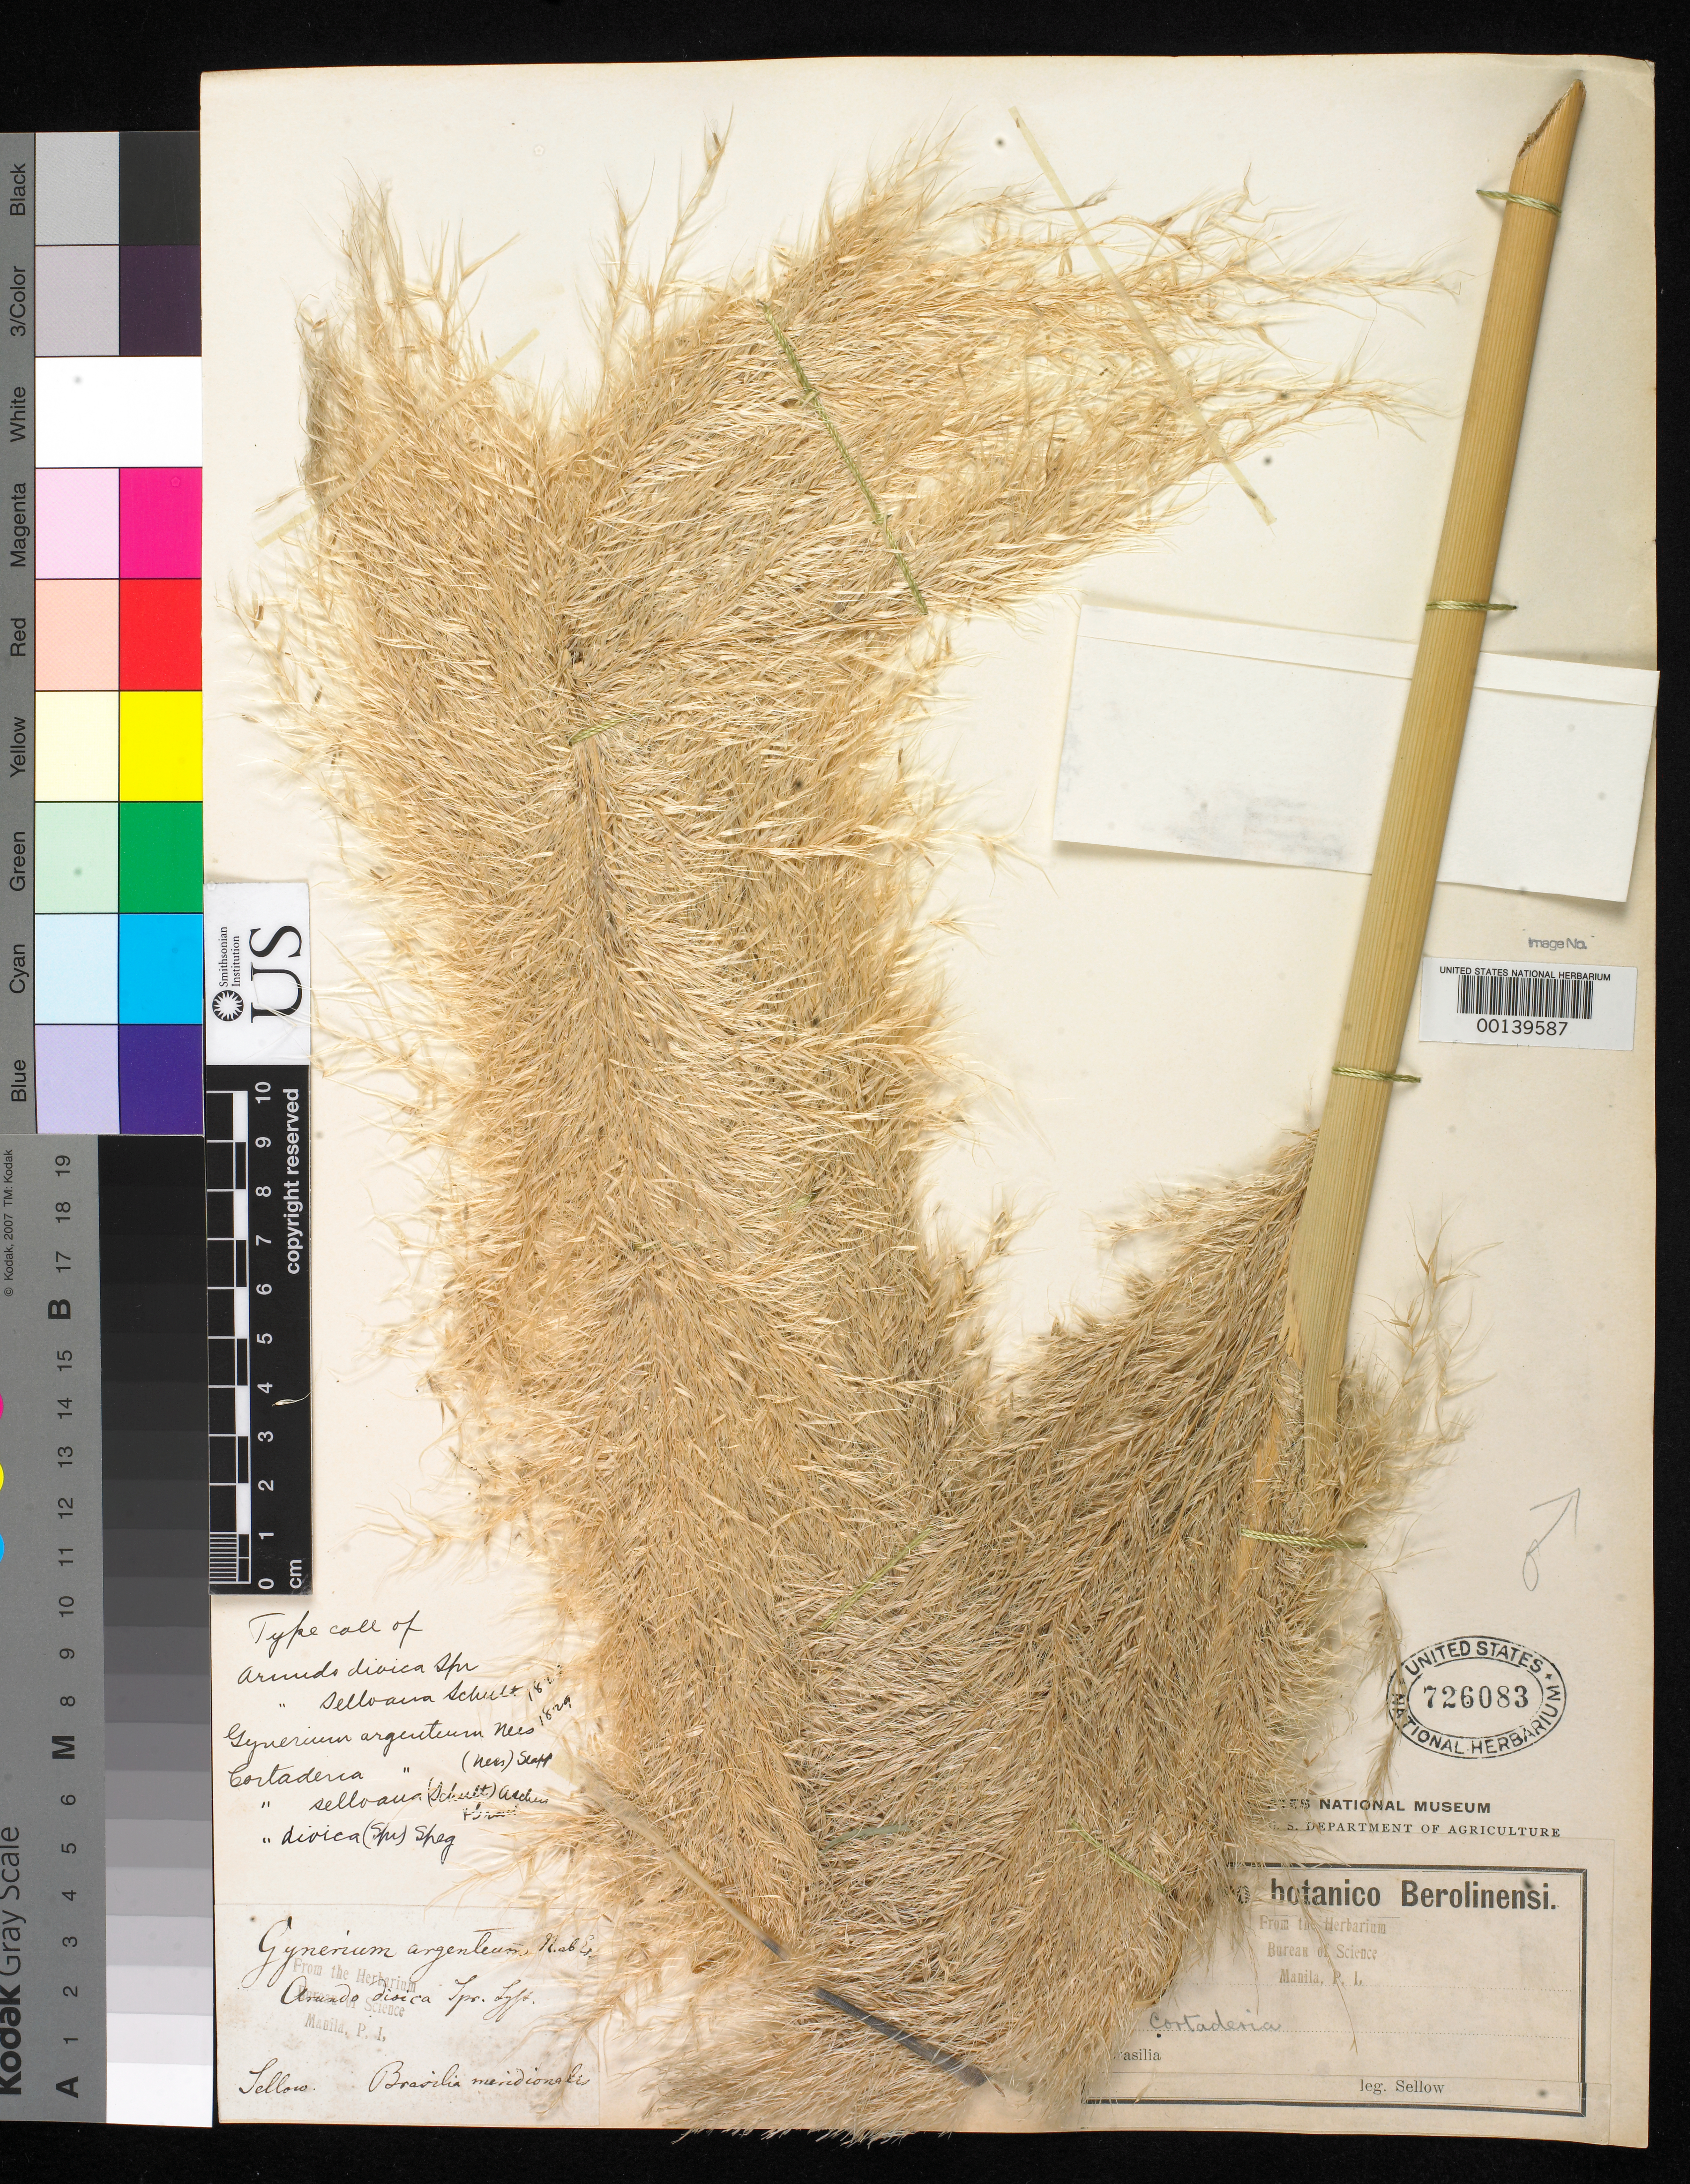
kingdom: Plantae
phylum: Tracheophyta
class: Liliopsida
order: Poales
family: Poaceae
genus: Arundo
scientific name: Arundo dioeca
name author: Spreng.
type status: Type Collection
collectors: F. Sellow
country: Uruguay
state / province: Montevideo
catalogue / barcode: US 726083